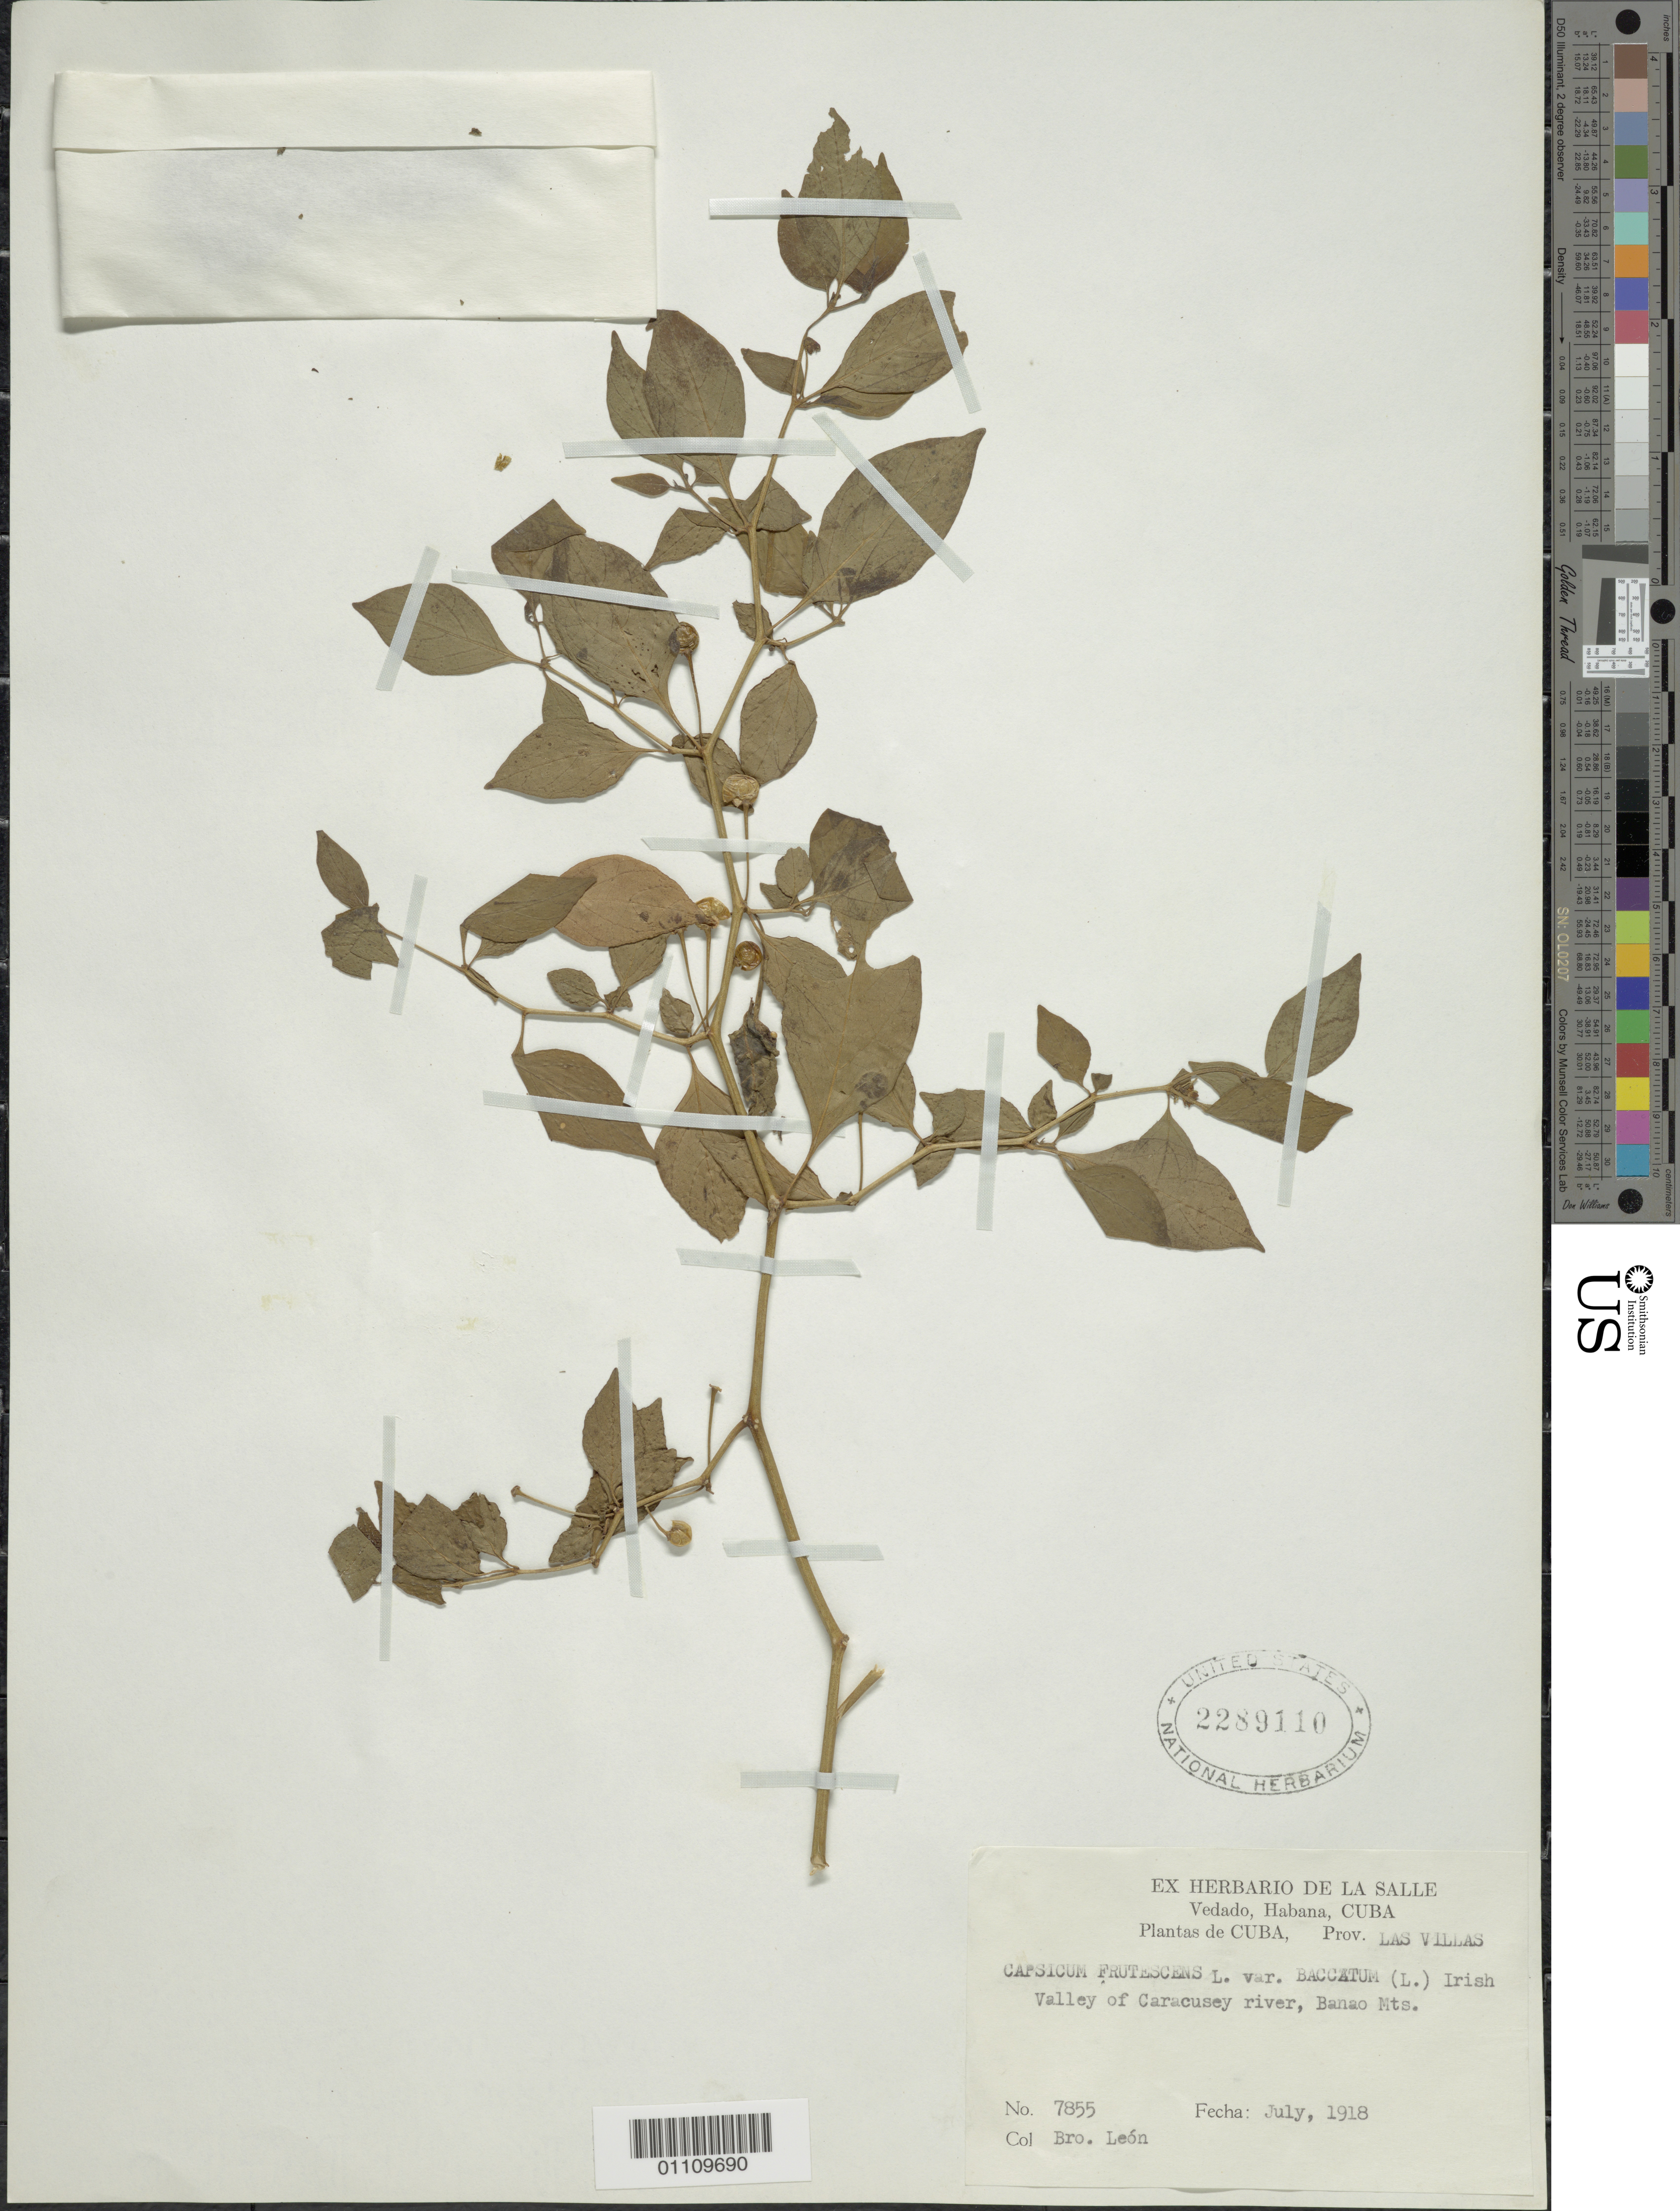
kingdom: Plantae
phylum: Tracheophyta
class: Magnoliopsida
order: Solanales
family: Solanaceae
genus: Capsicum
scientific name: Capsicum frutescens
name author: L.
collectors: Bro. León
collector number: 7855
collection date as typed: Jul 1918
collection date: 1918-07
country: Cuba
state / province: Las Villas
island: Cuba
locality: Banao Mts , valley of Caracusey River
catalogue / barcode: US 2289110